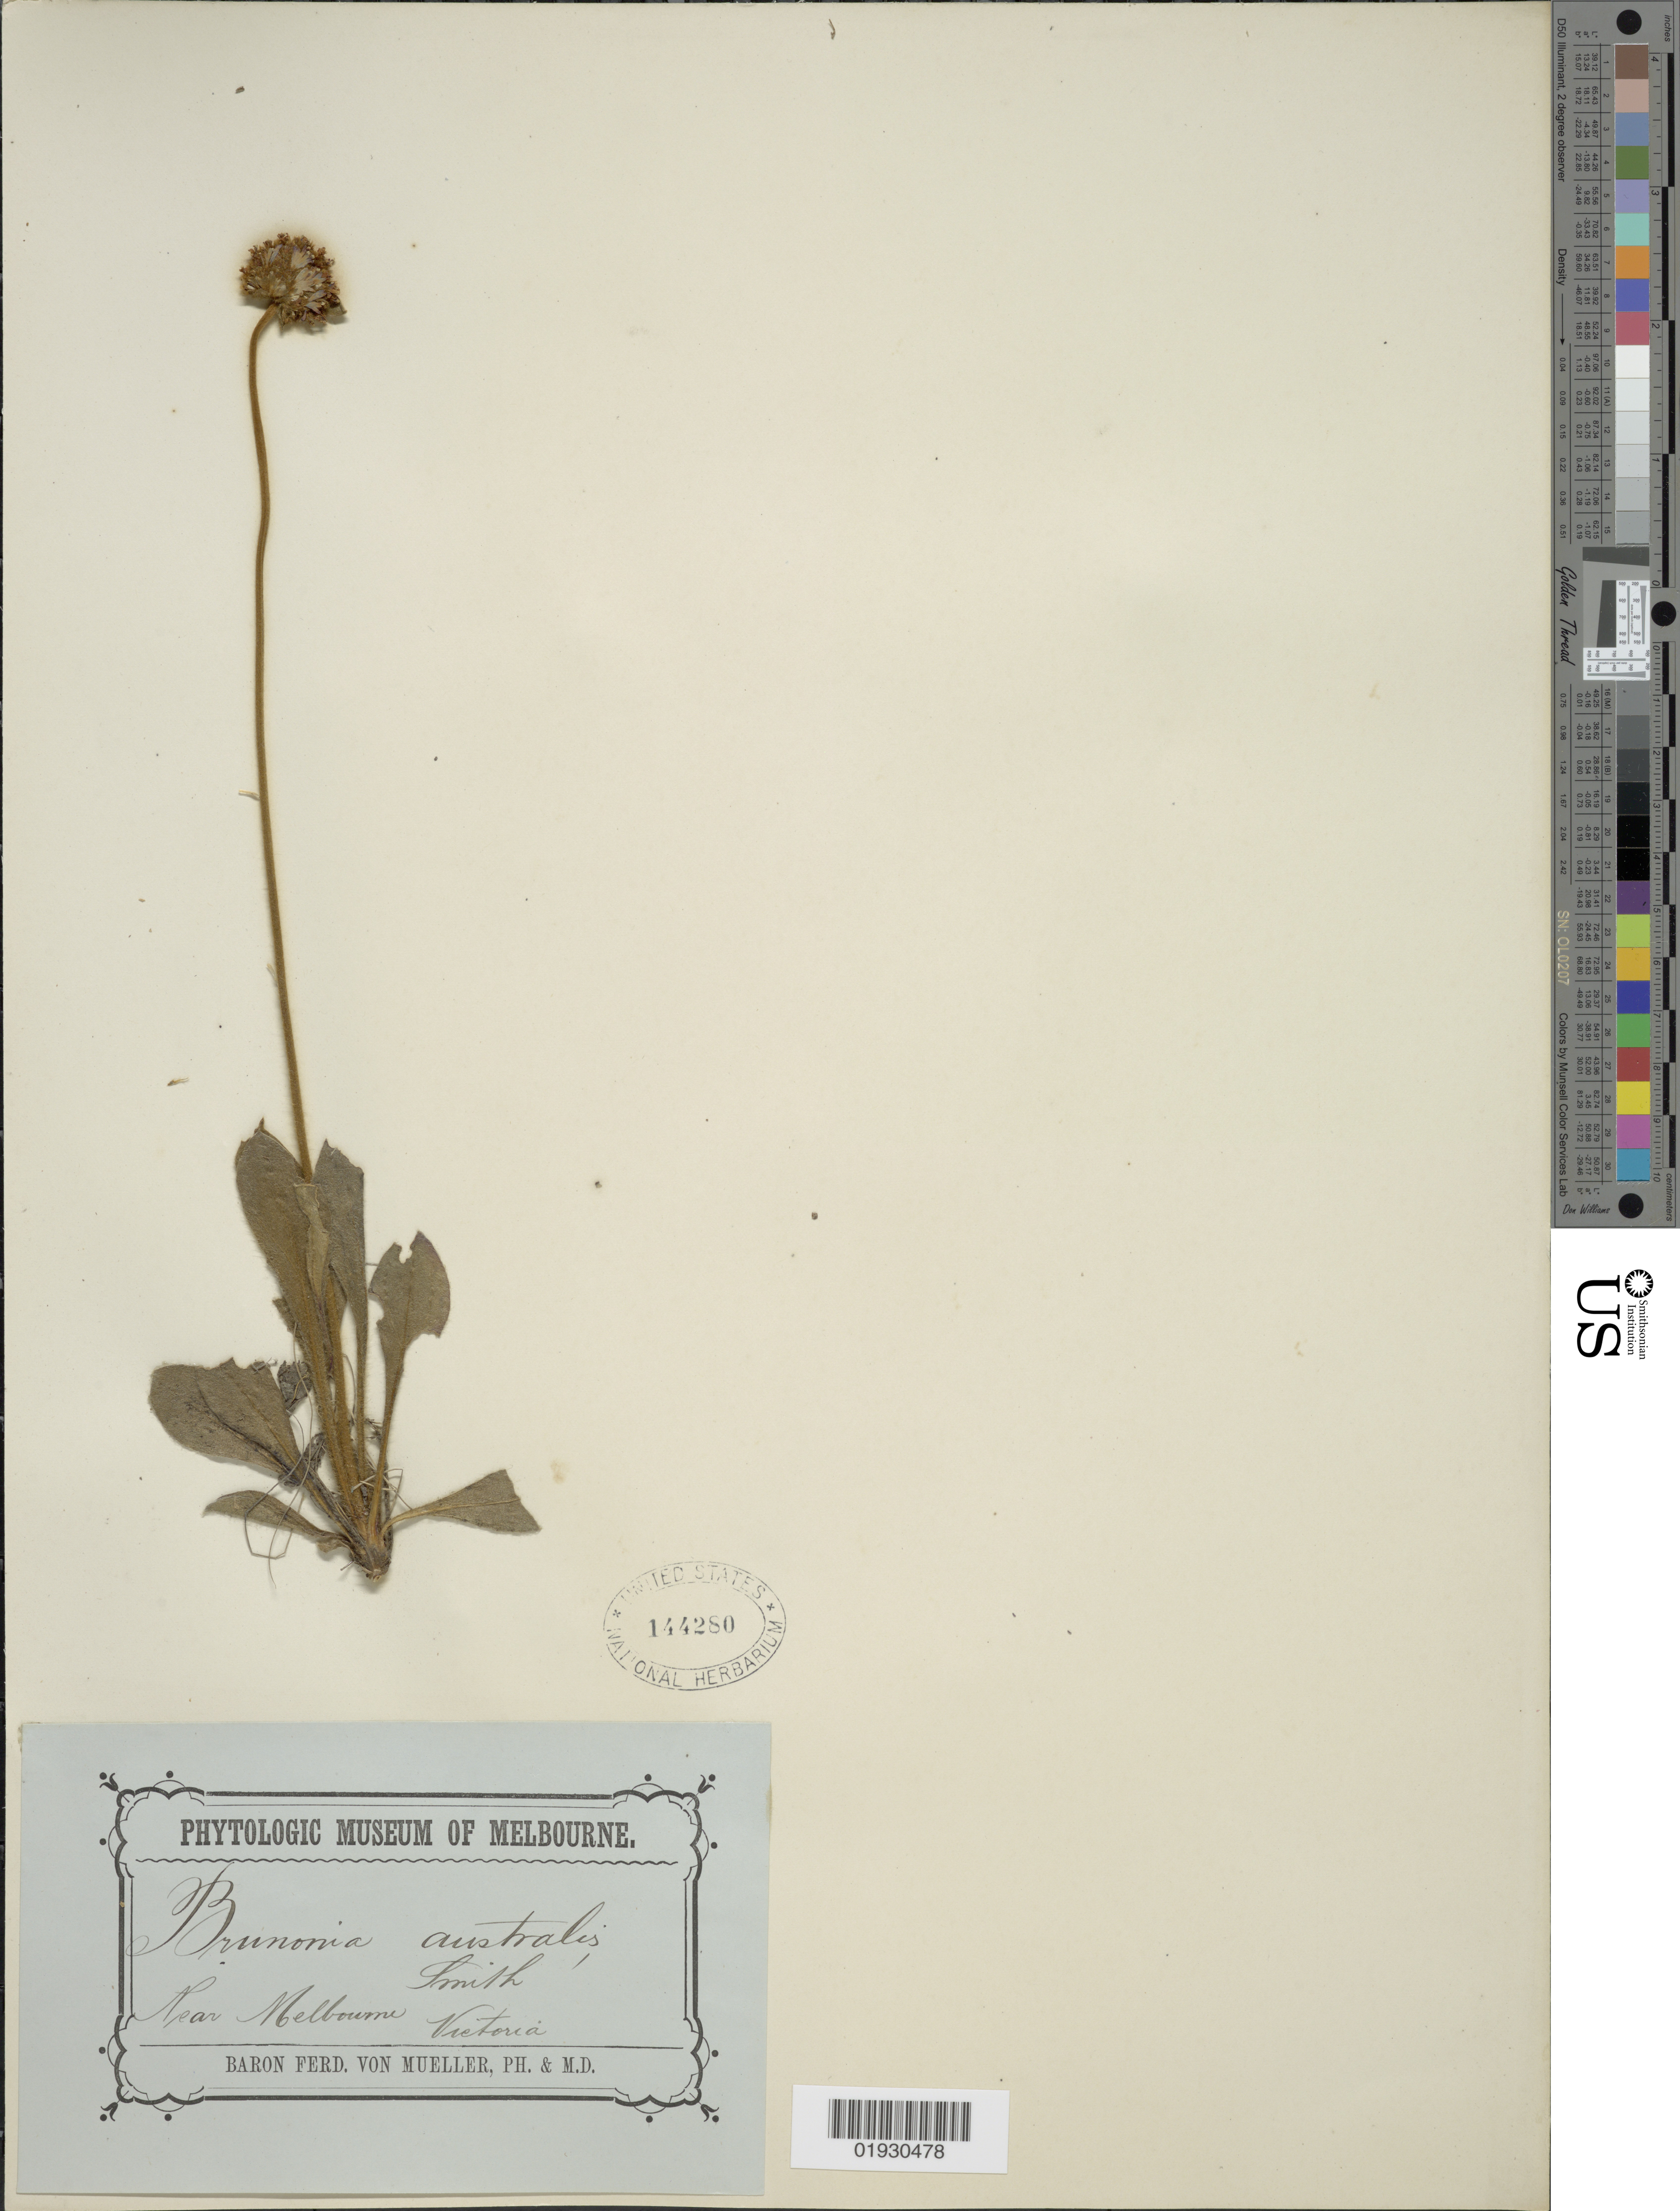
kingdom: Plantae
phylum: Tracheophyta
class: Magnoliopsida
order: Asterales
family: Goodeniaceae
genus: Brunonia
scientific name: Brunonia australis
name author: Sm. ex R. Br.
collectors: B. von Mueller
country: Australia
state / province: Victoria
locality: Near Melbourne. Victoria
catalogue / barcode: US 144280